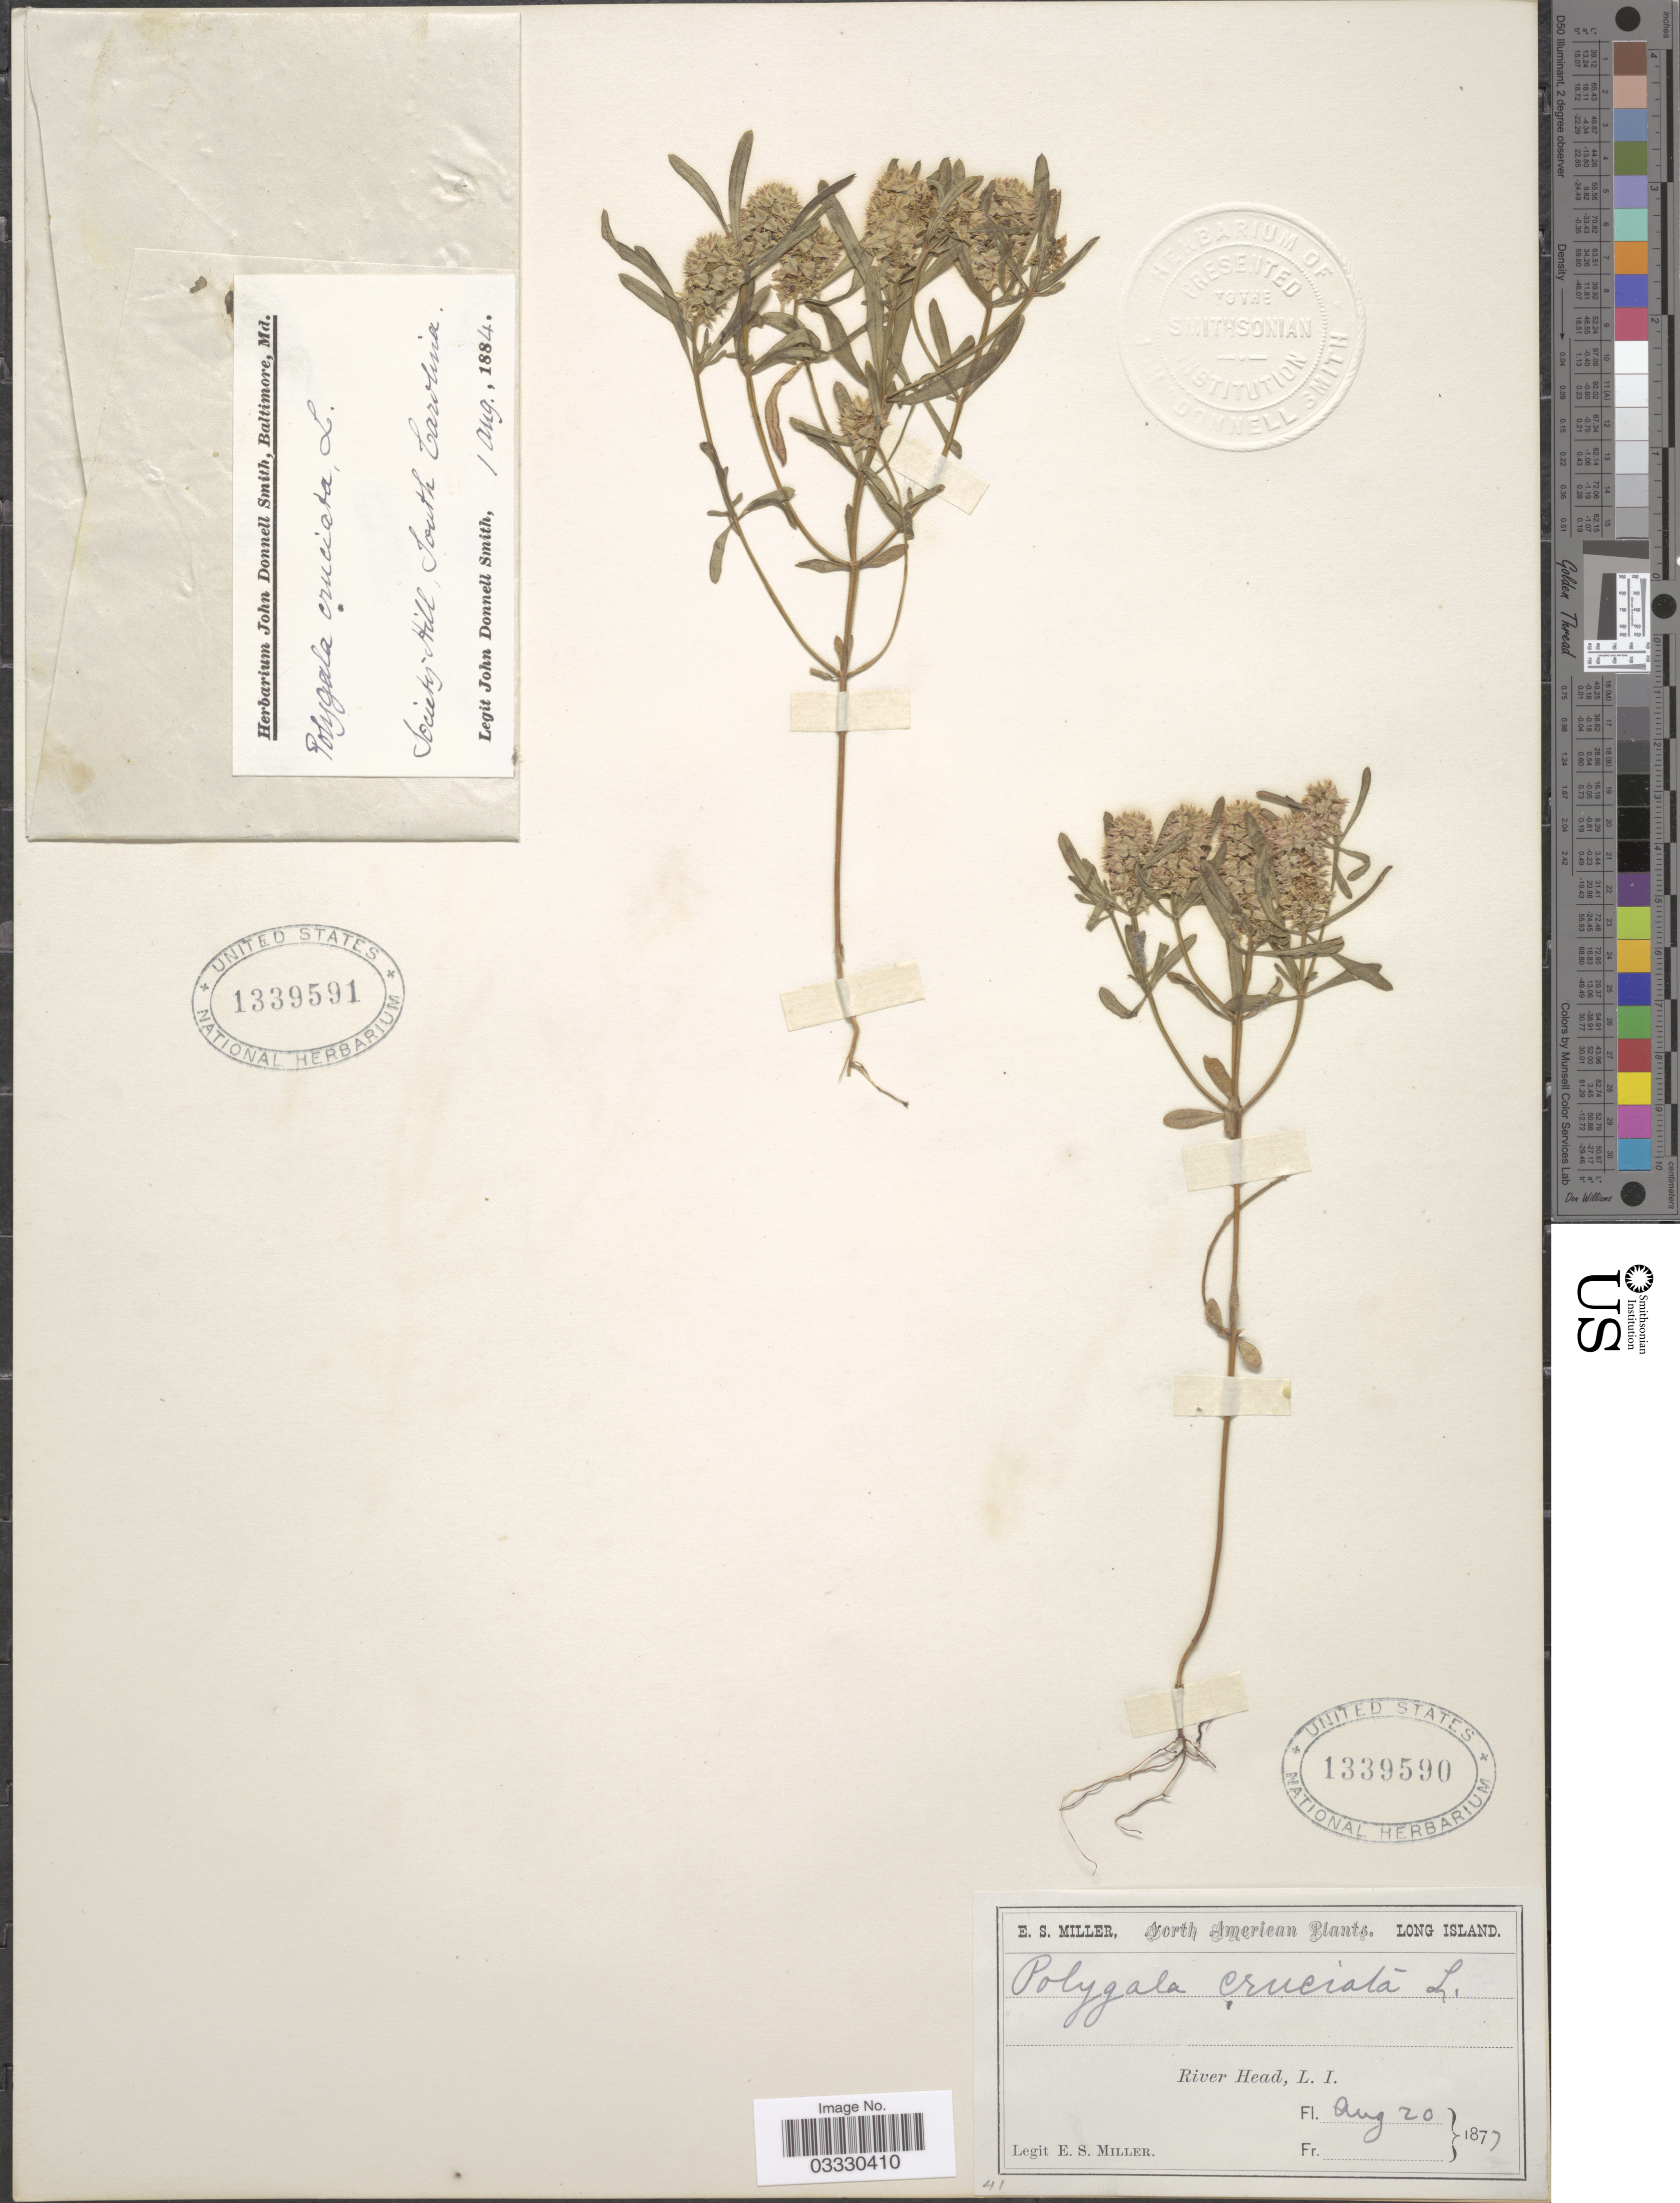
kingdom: Plantae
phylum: Tracheophyta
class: Magnoliopsida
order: Fabales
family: Polygalaceae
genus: Polygala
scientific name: Polygala cruciata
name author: L.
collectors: E. S. Miller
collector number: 41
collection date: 1877-08-20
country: United States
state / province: New York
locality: River Head, L. I.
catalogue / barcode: US 1339590